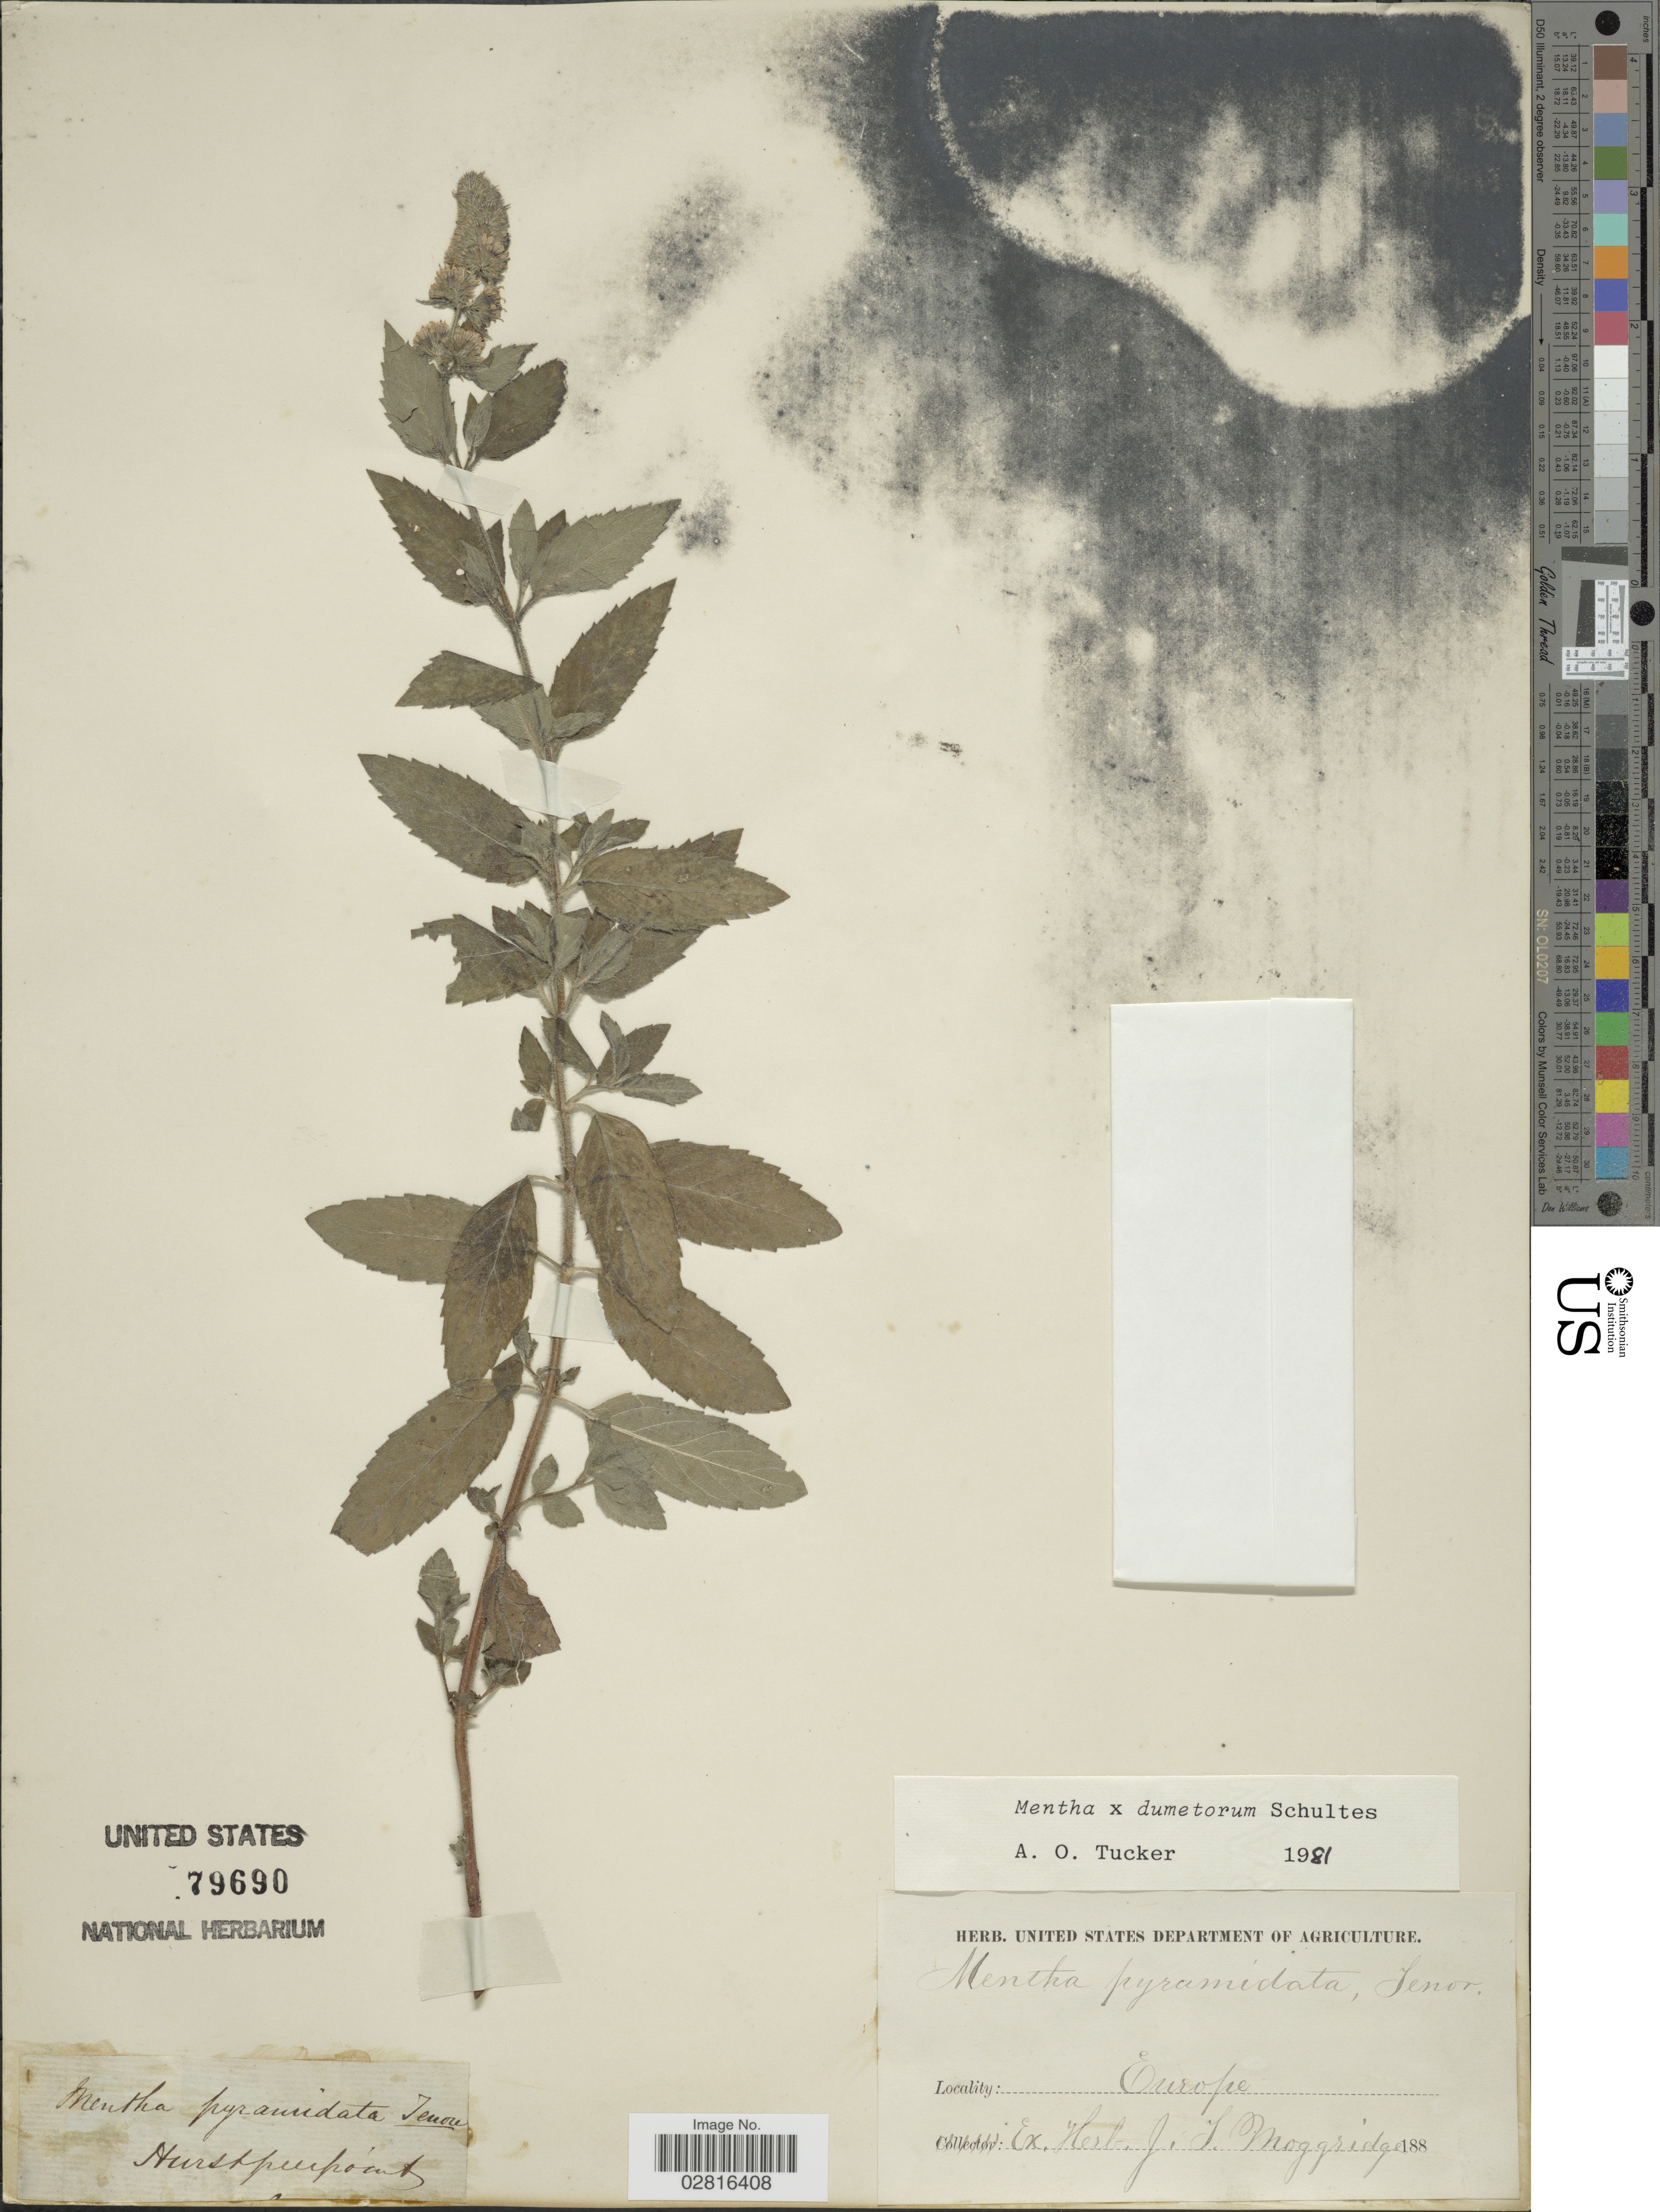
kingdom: Plantae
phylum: Tracheophyta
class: Magnoliopsida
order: Lamiales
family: Lamiaceae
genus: Mentha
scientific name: Mentha x dumetorum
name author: Schult.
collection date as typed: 188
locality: Europe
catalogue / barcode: US 79690